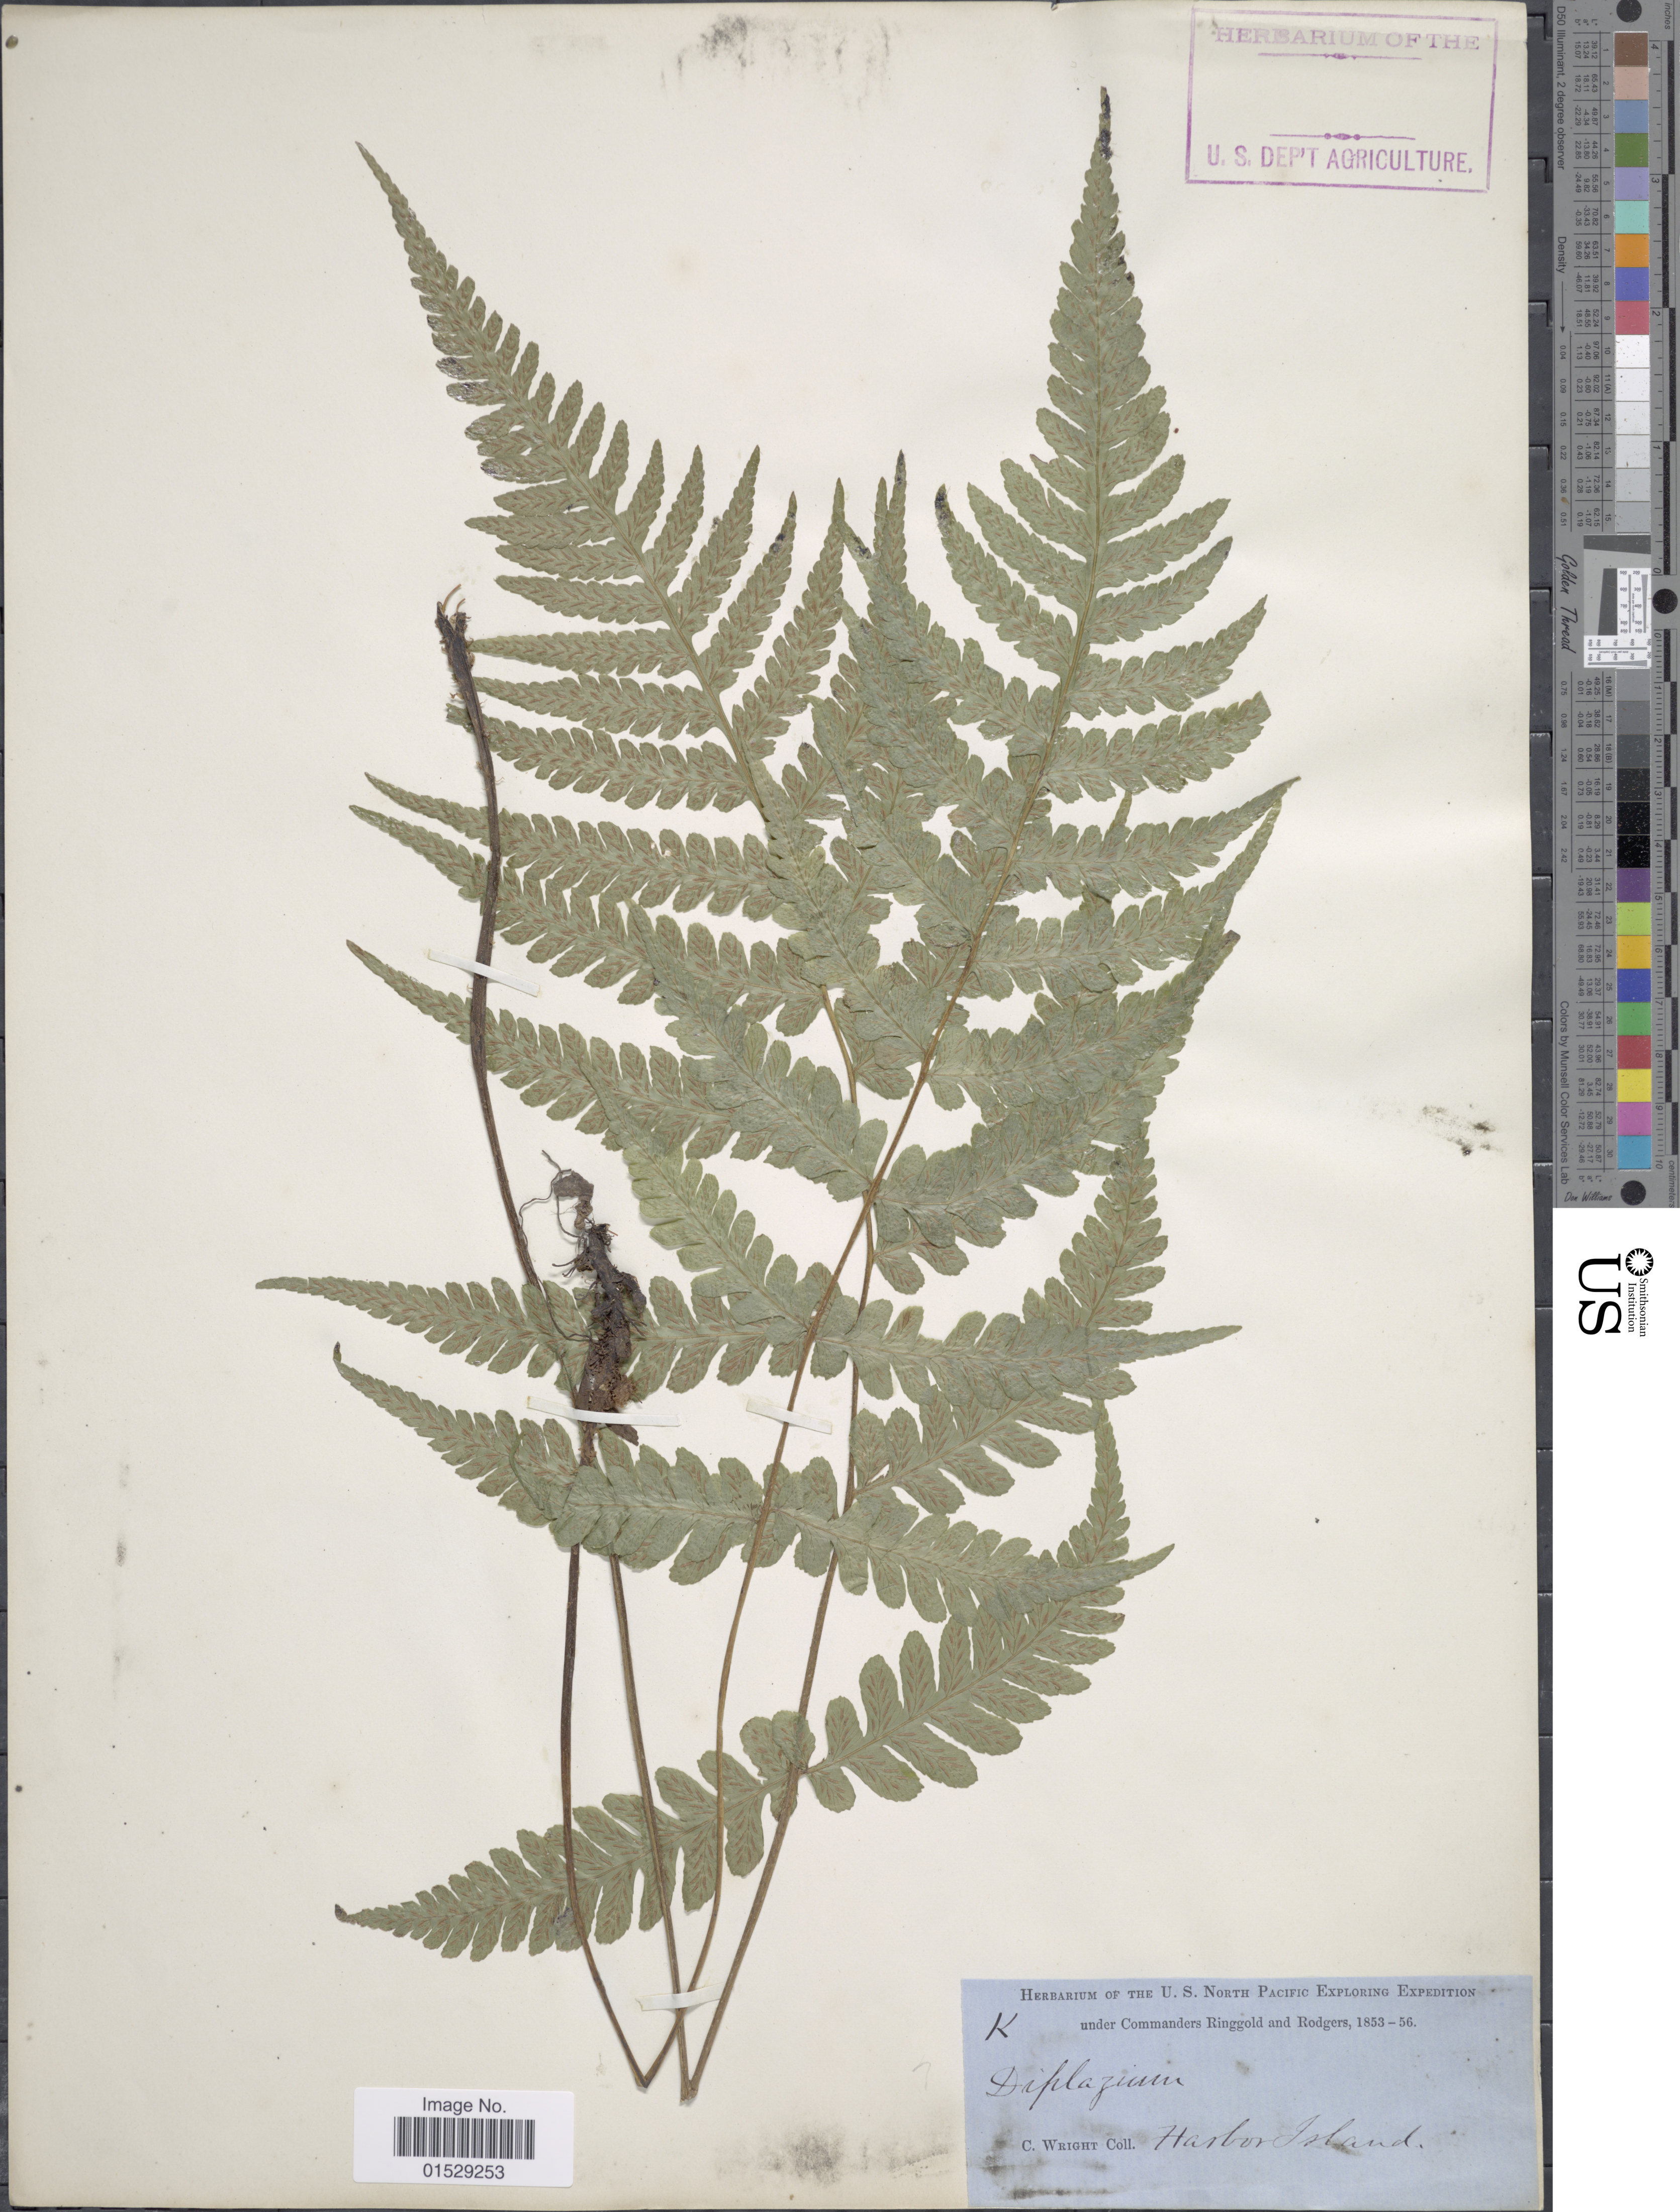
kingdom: Plantae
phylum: Tracheophyta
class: Polypodiopsida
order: Polypodiales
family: Athyriaceae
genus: Deparia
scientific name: Deparia petersenii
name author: (Kunze) M. Kato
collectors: C. Wright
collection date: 1853/1856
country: United States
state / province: Washington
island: Harbor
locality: Harbor Island